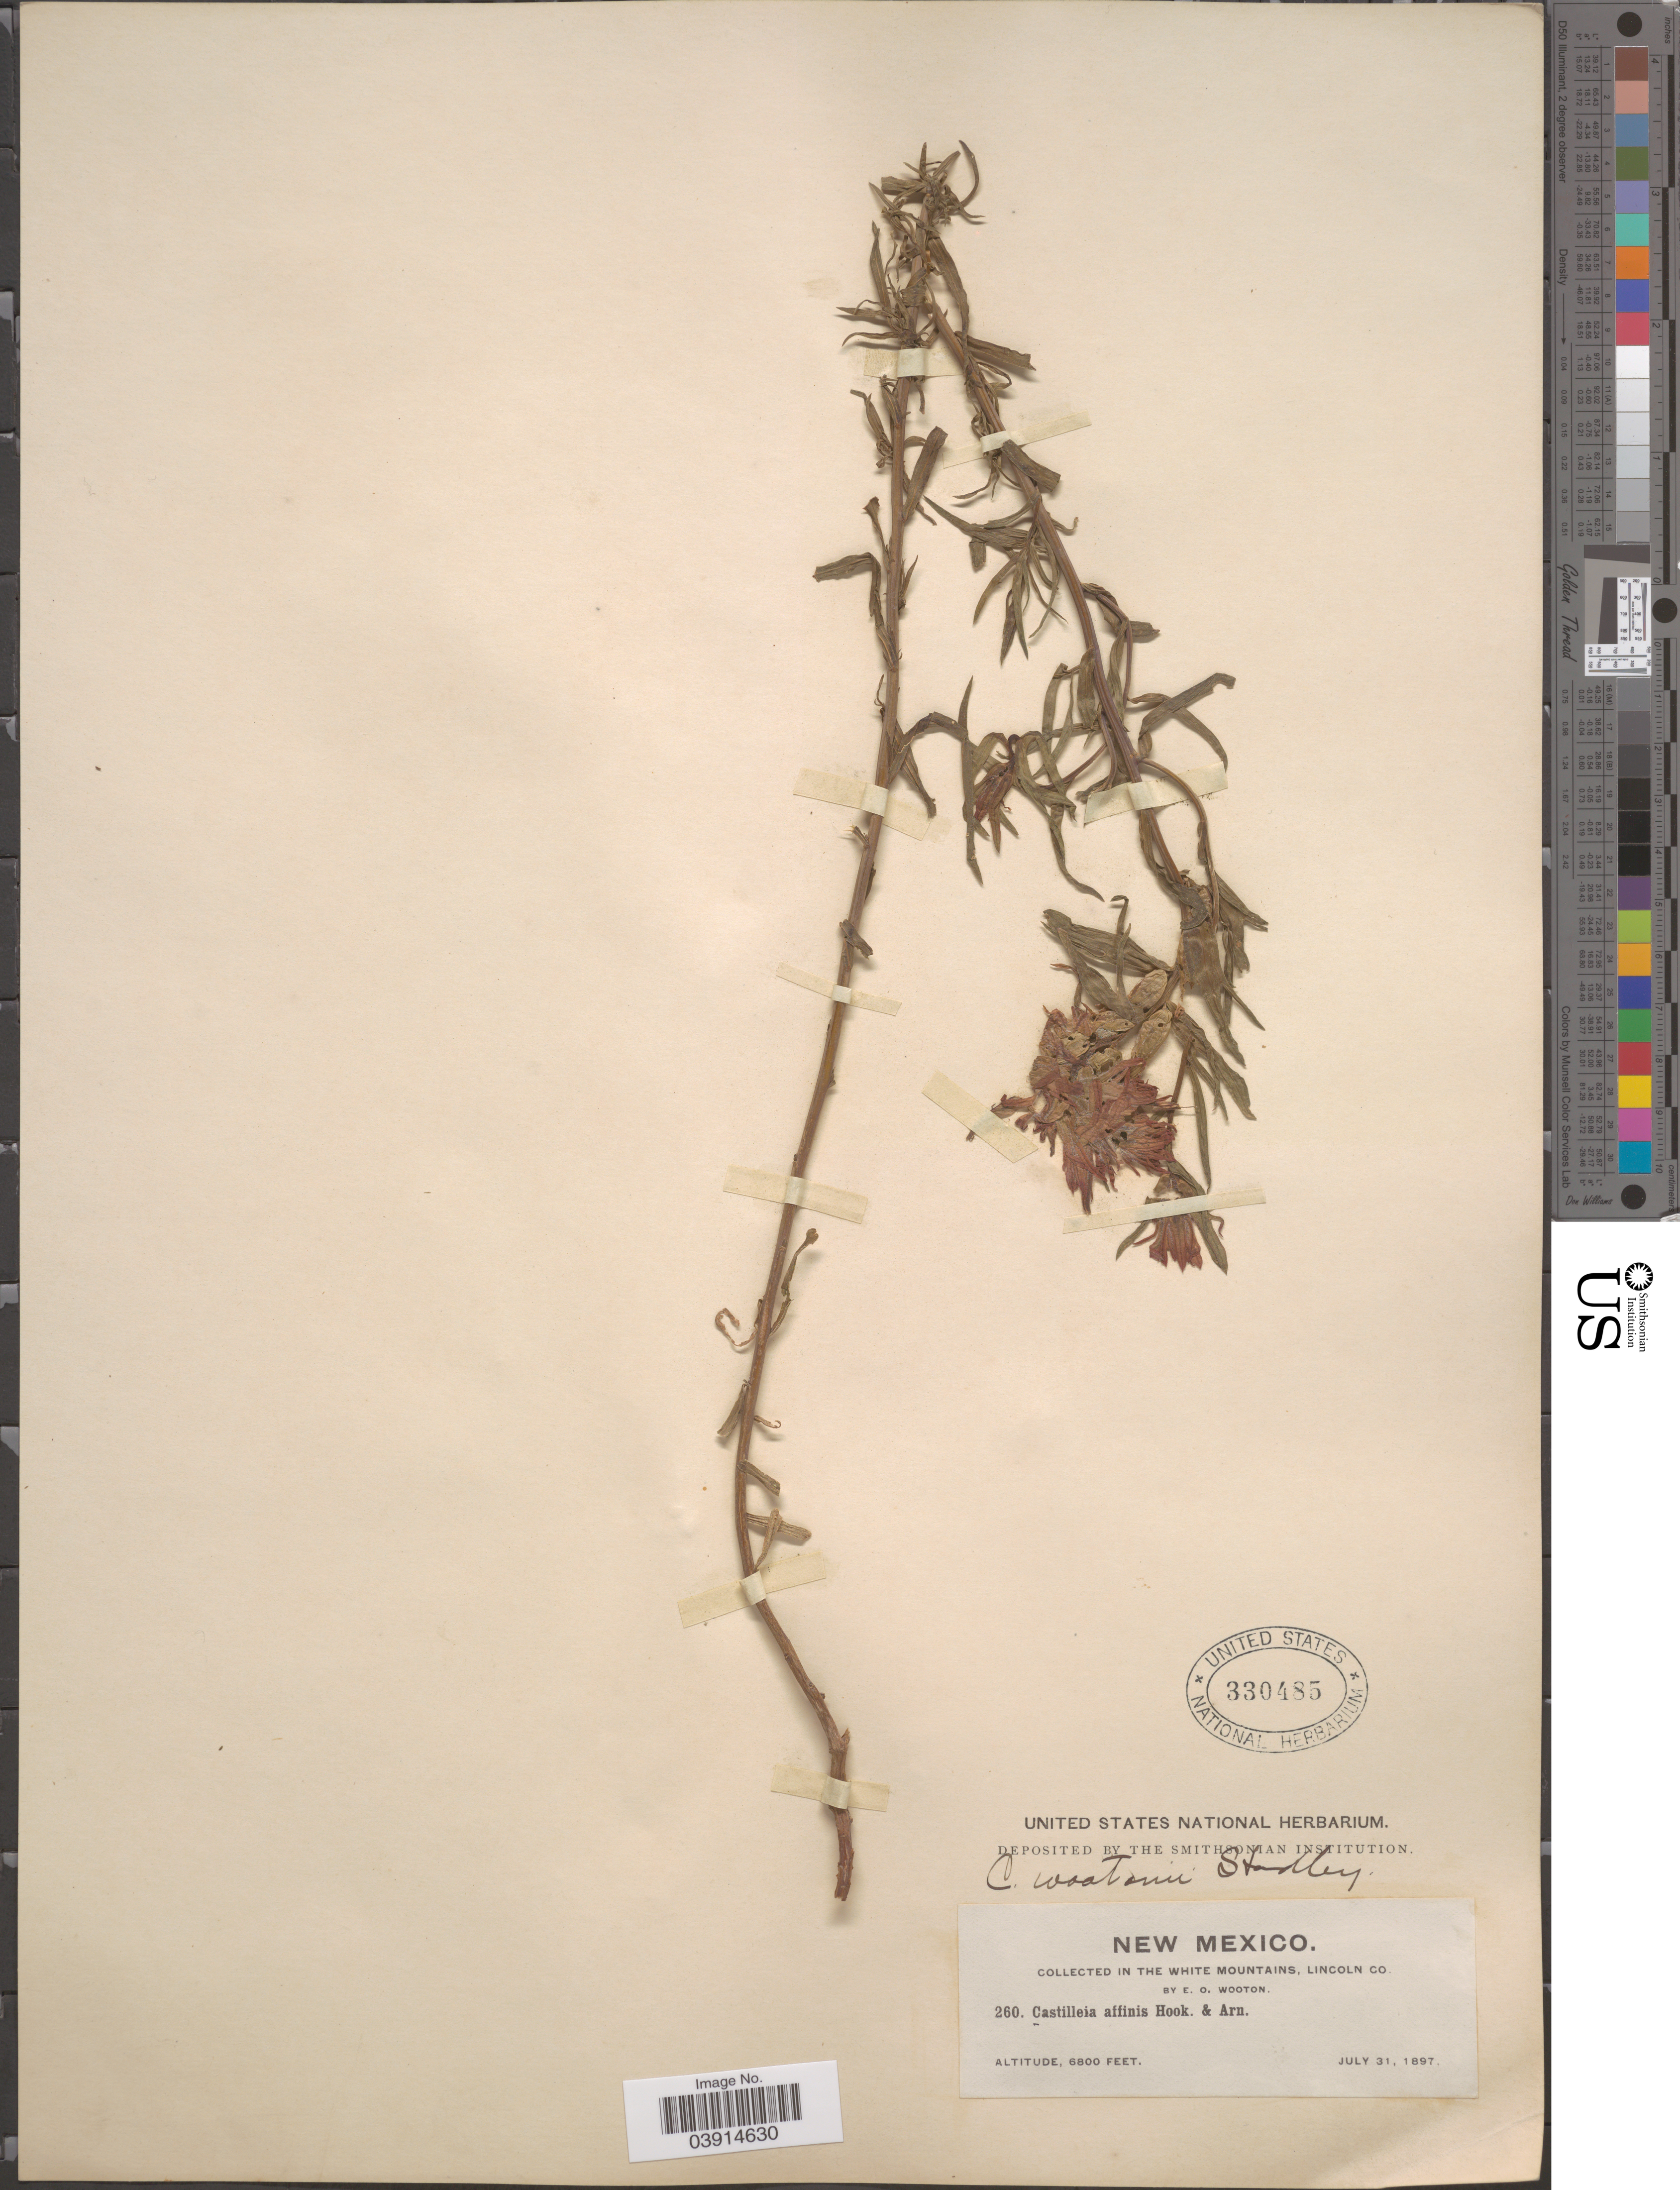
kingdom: Plantae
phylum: Tracheophyta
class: Magnoliopsida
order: Lamiales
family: Orobanchaceae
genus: Castilleja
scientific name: Castilleja wootonii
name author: Standl.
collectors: E. O. Wooton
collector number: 260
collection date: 1897-07-31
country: United States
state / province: New Mexico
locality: In the White Mountains, Lincoln Co.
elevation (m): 2073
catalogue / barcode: US 330485